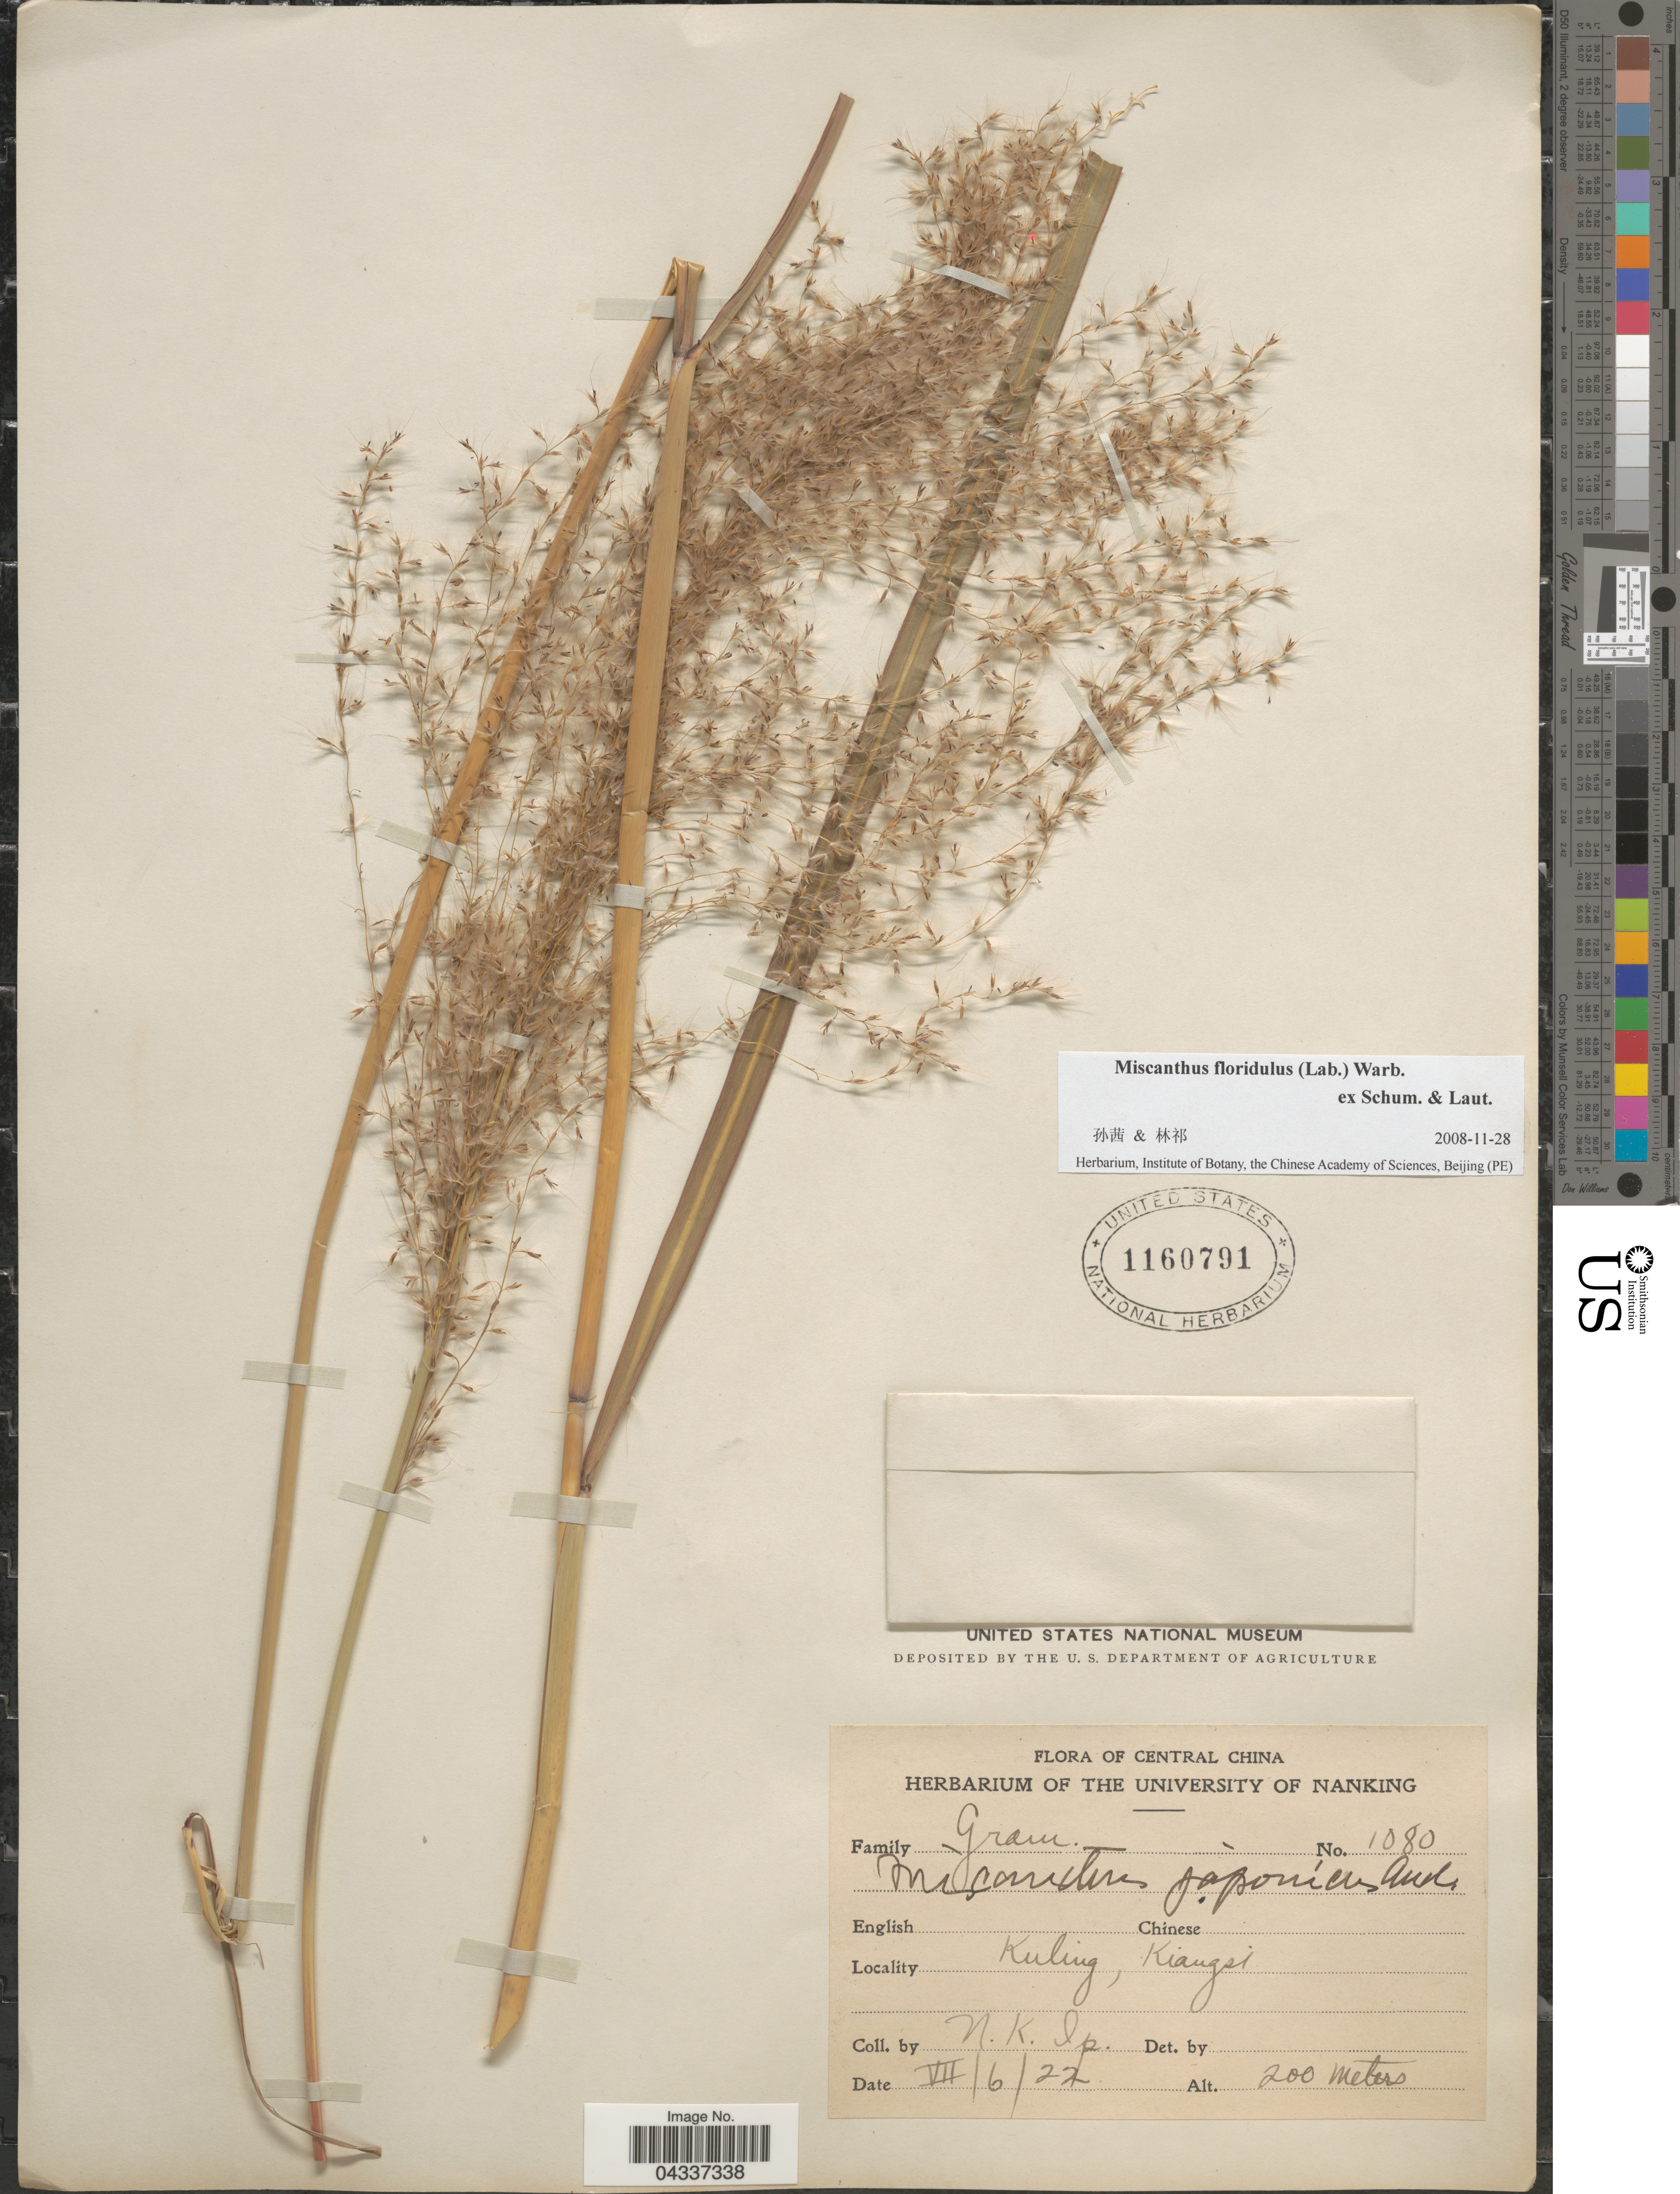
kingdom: Plantae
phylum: Tracheophyta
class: Liliopsida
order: Poales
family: Poaceae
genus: Miscanthus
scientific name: Miscanthus floridulus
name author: (Labill.) Warb.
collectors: N. Ip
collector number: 1080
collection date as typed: Transcribed d/m/y: 6/7/22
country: China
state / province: Jiangxi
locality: Central China. Kuling, Kiangsi.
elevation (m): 200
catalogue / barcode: US 1160791